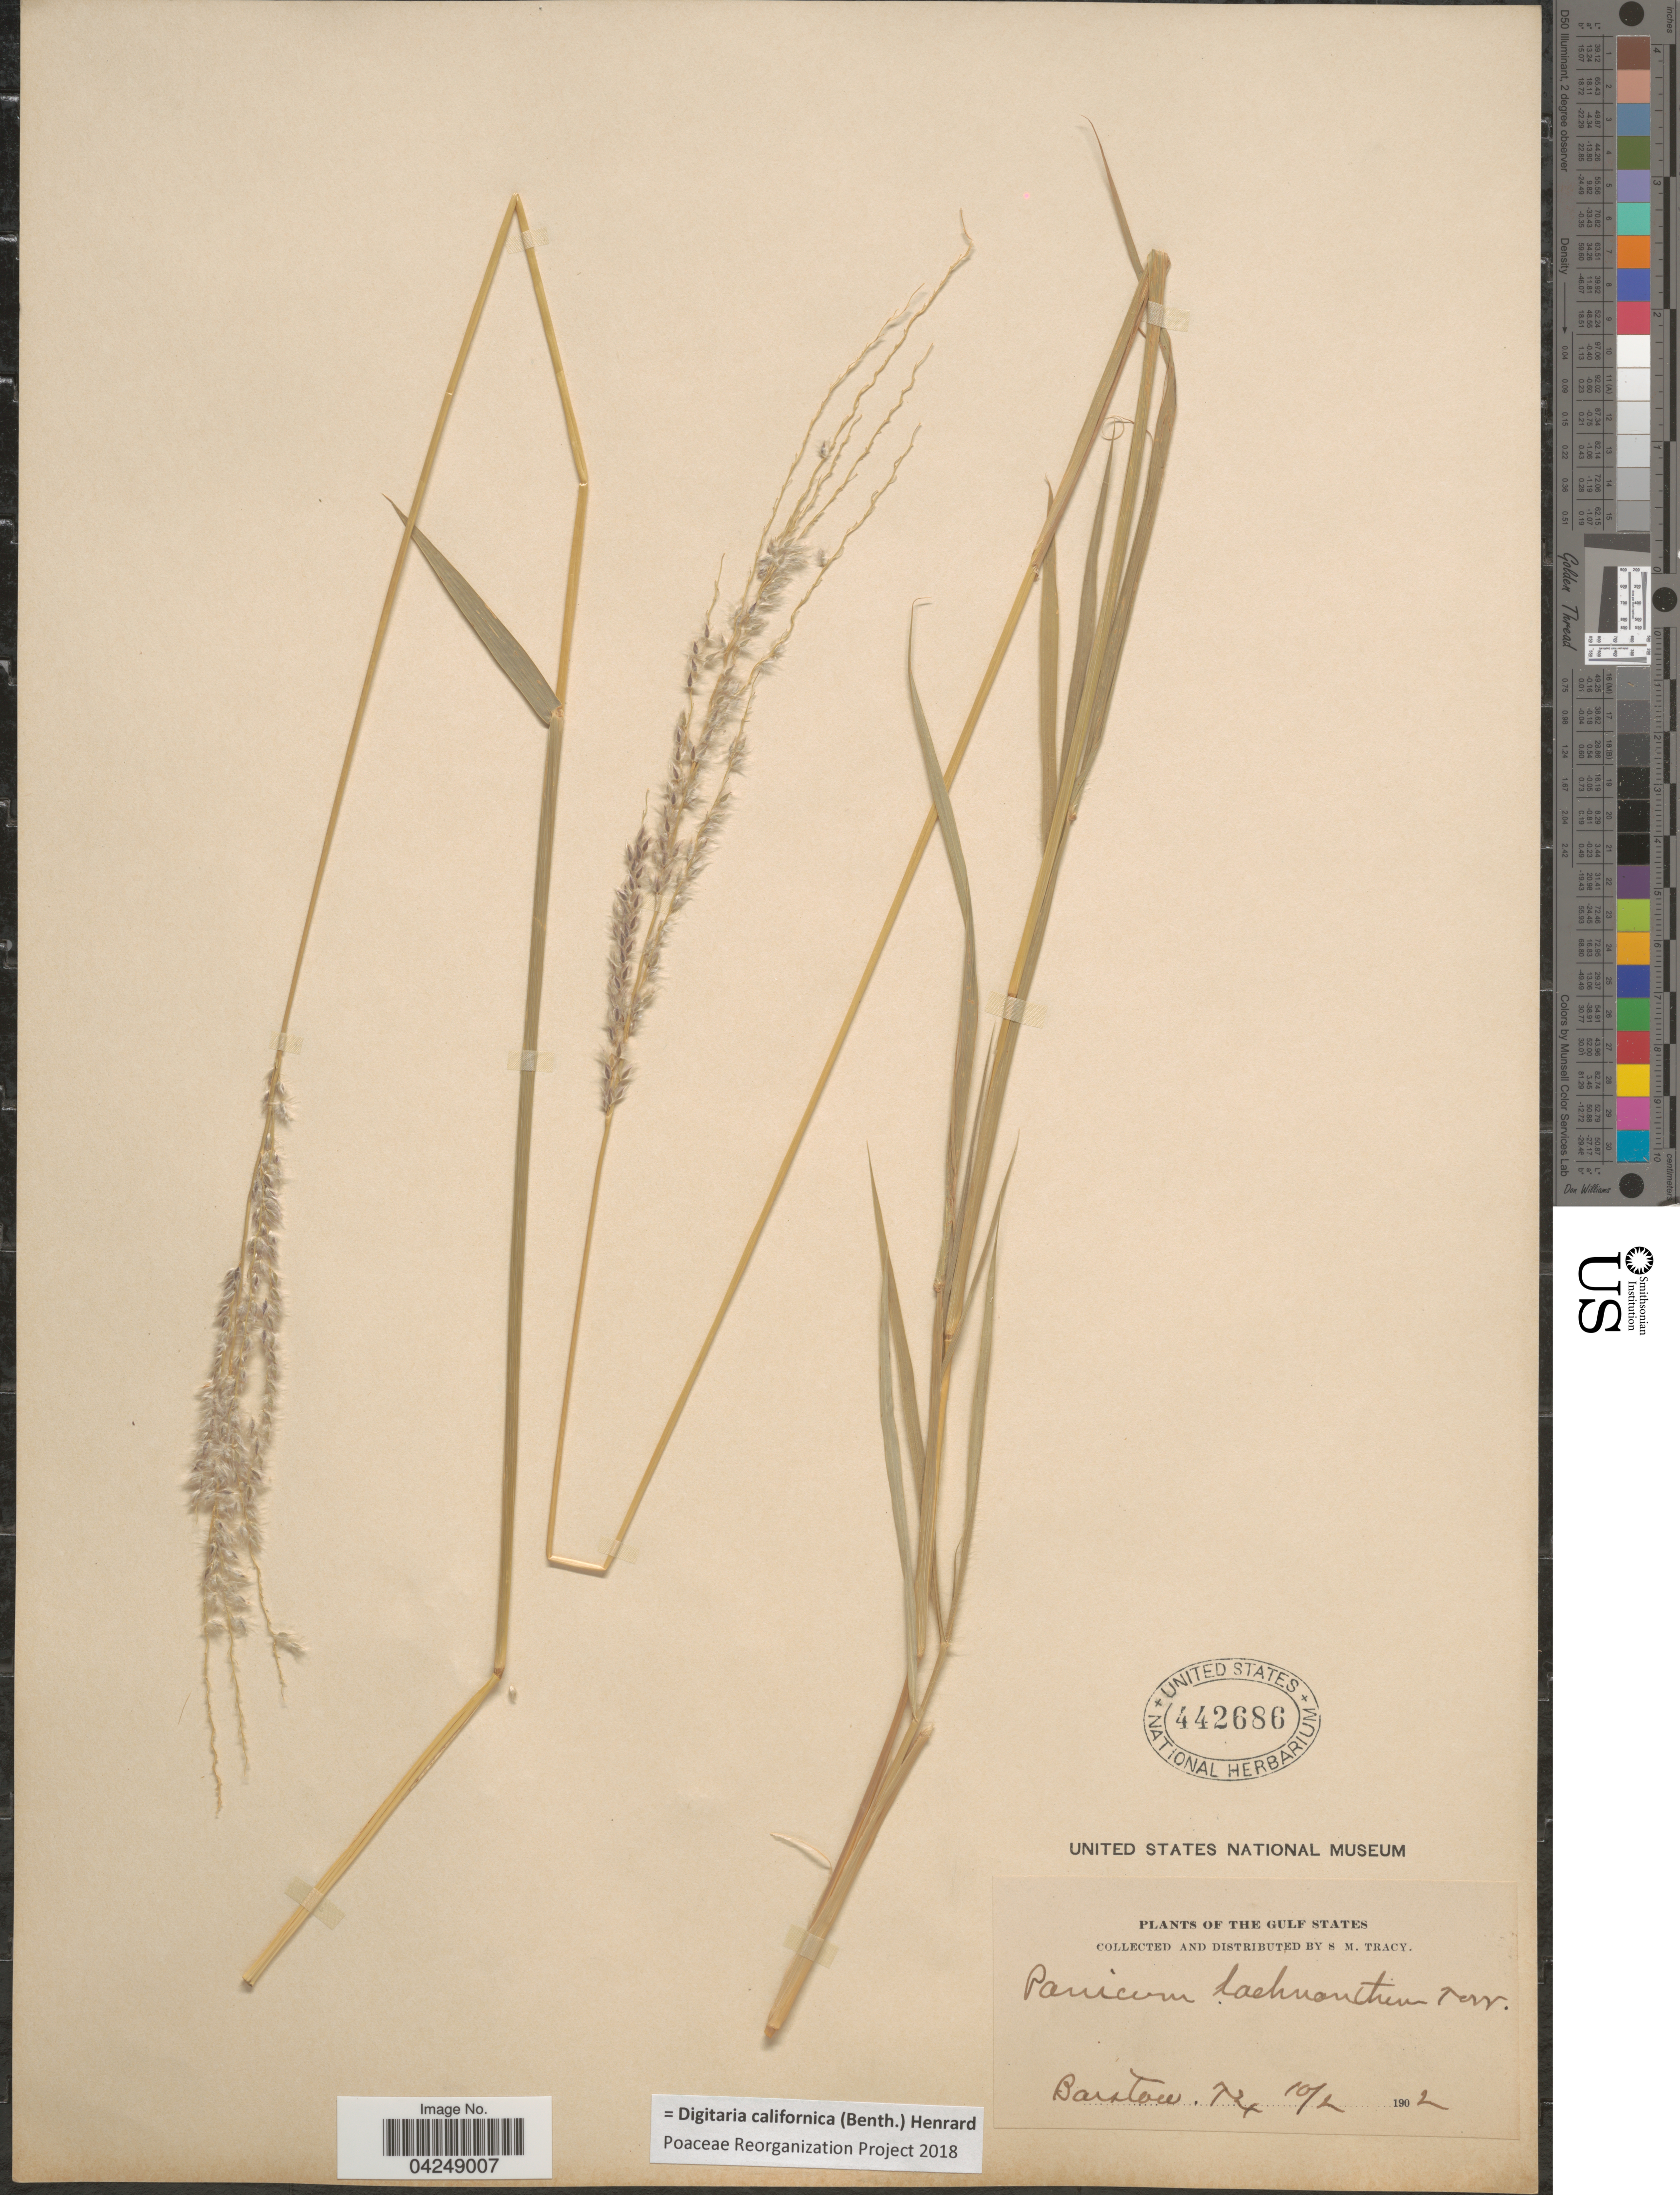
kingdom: Plantae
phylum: Tracheophyta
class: Liliopsida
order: Poales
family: Poaceae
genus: Digitaria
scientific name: Digitaria californica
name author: (Benth.) Henr.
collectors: S. M. Tracy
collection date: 1902-10-02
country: United States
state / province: Texas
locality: Barstow. The Gulf States.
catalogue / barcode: US 442686